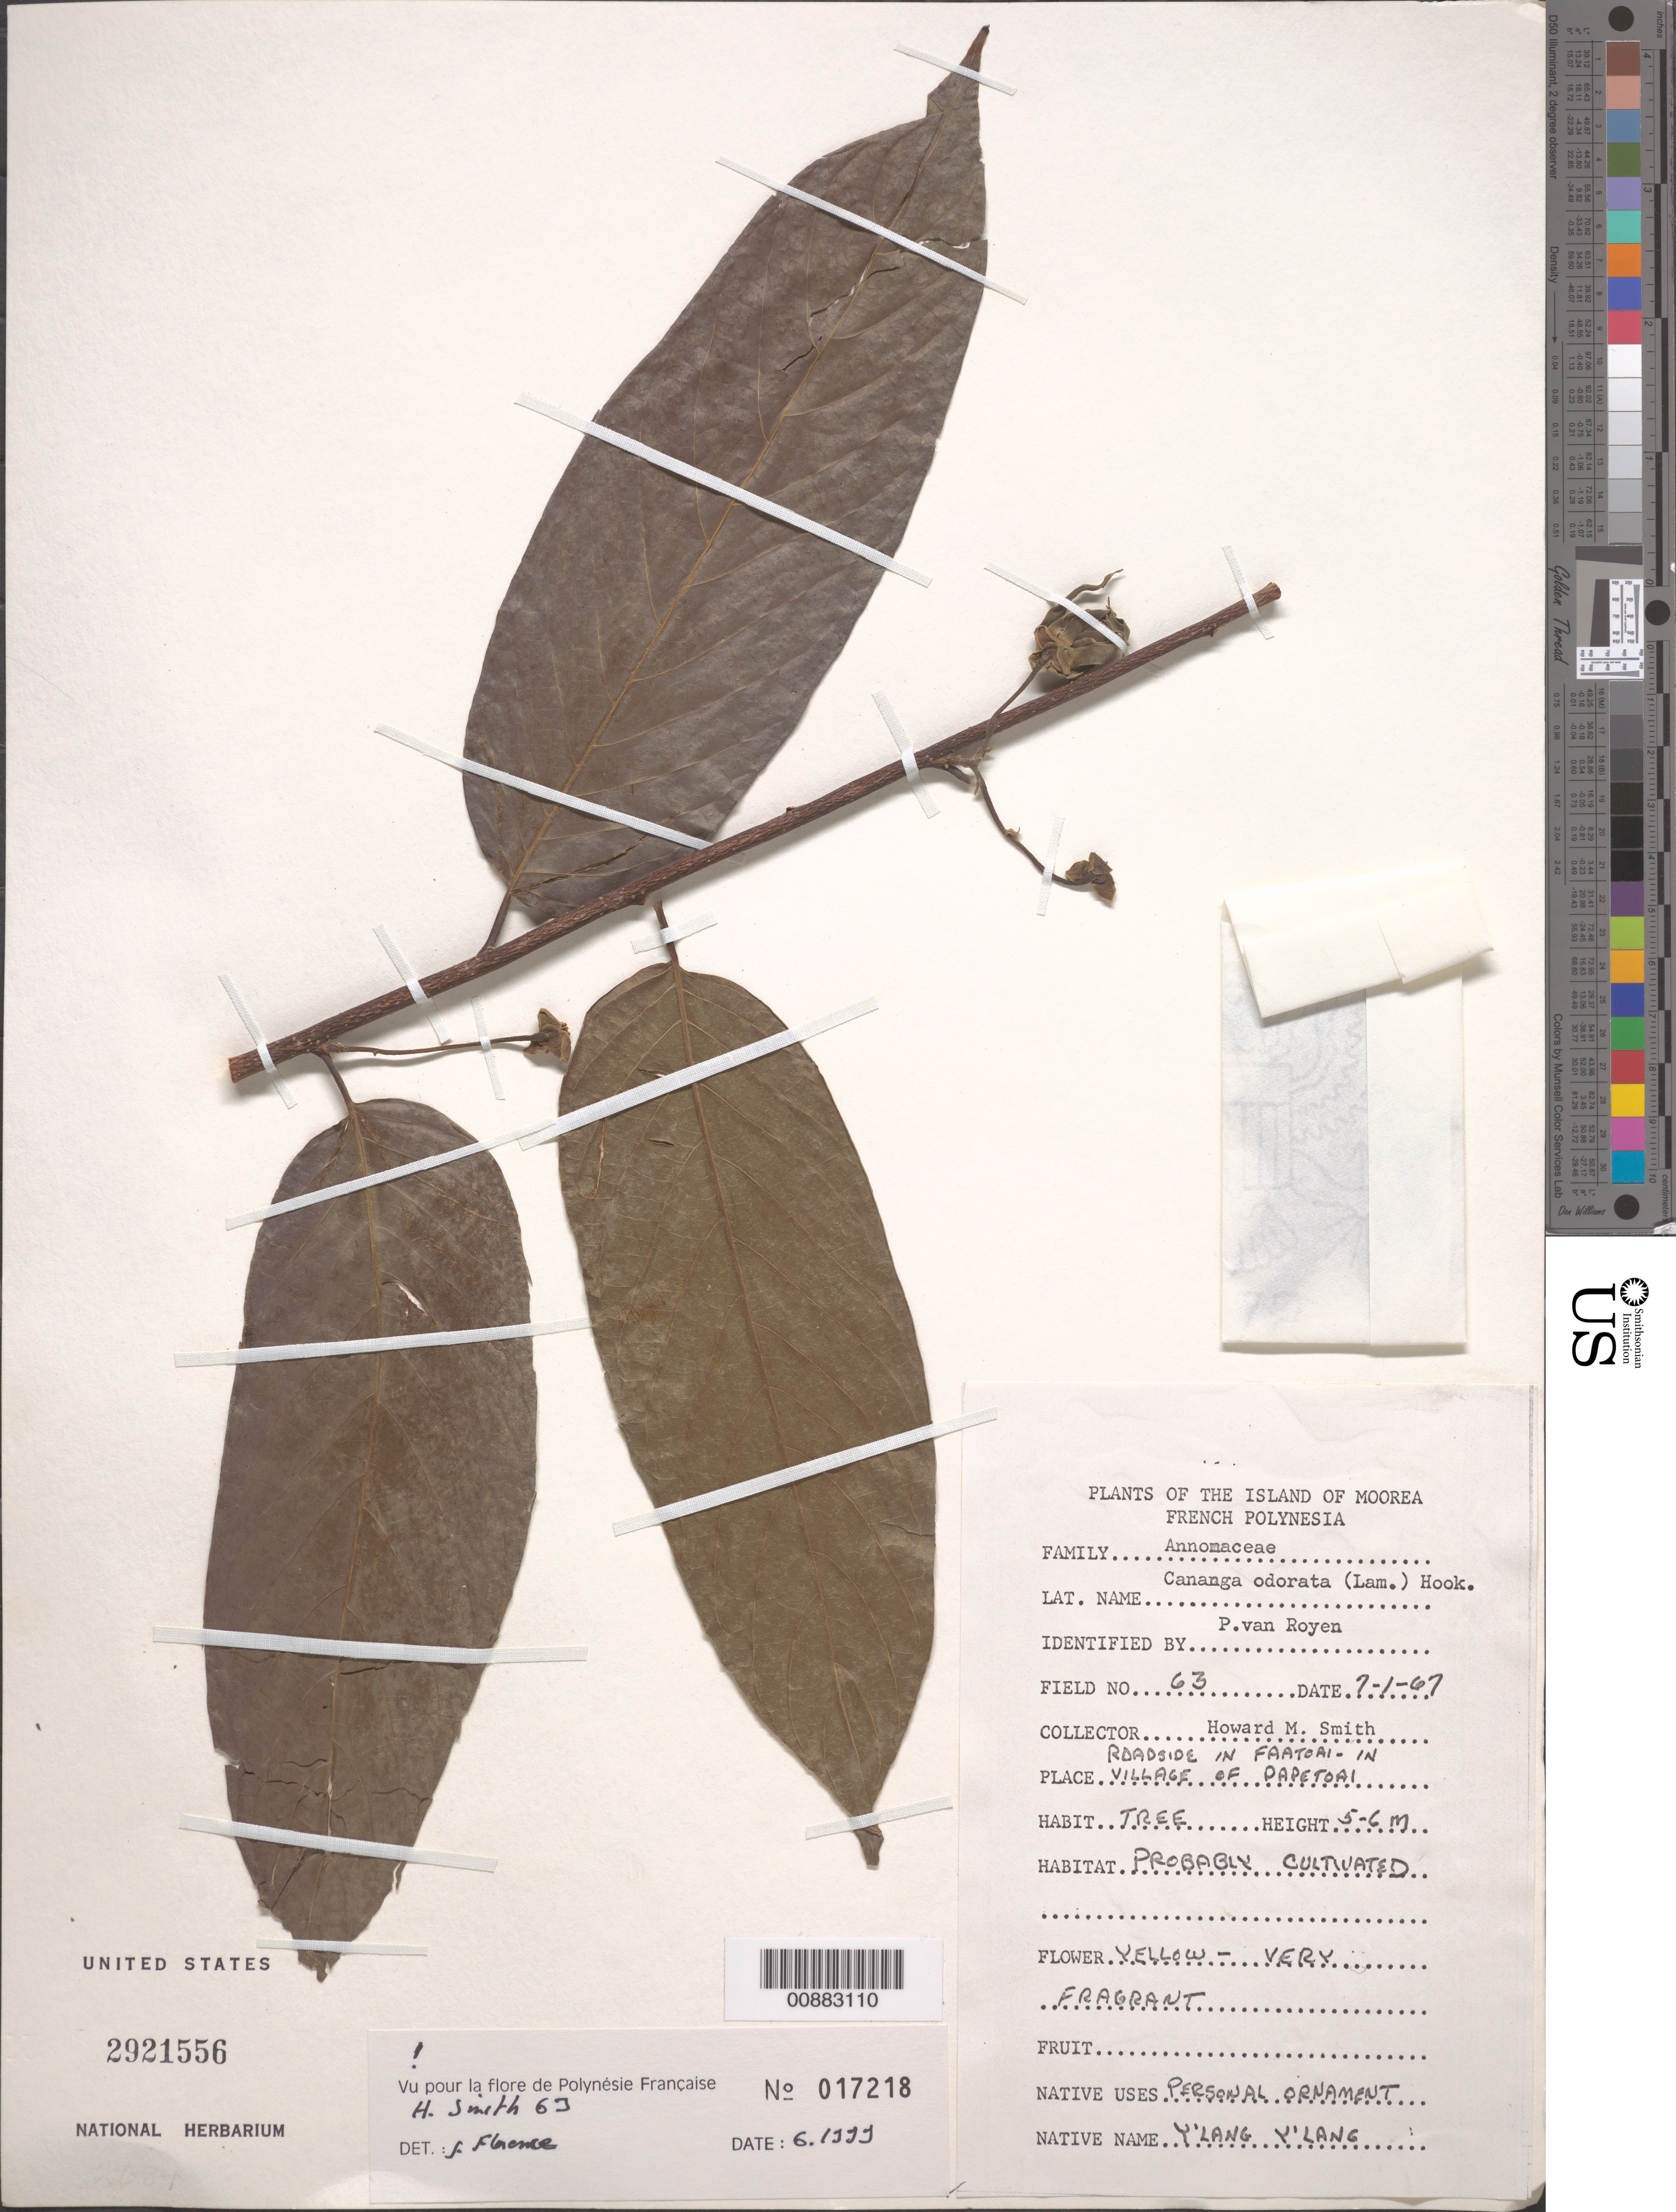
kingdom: Plantae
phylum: Tracheophyta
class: Magnoliopsida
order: Magnoliales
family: Annonaceae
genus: Cananga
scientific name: Cananga odorata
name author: (Lam.) Hook. f. & Thomson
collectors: H. M. Smith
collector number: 63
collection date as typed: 07 Jan 1967 or 01 Jul 1967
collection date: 1967-01-07 or 1967-07-01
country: French Polynesia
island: Moorea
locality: Roadside in Faatoai-in village of Papetoai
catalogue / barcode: US 291556